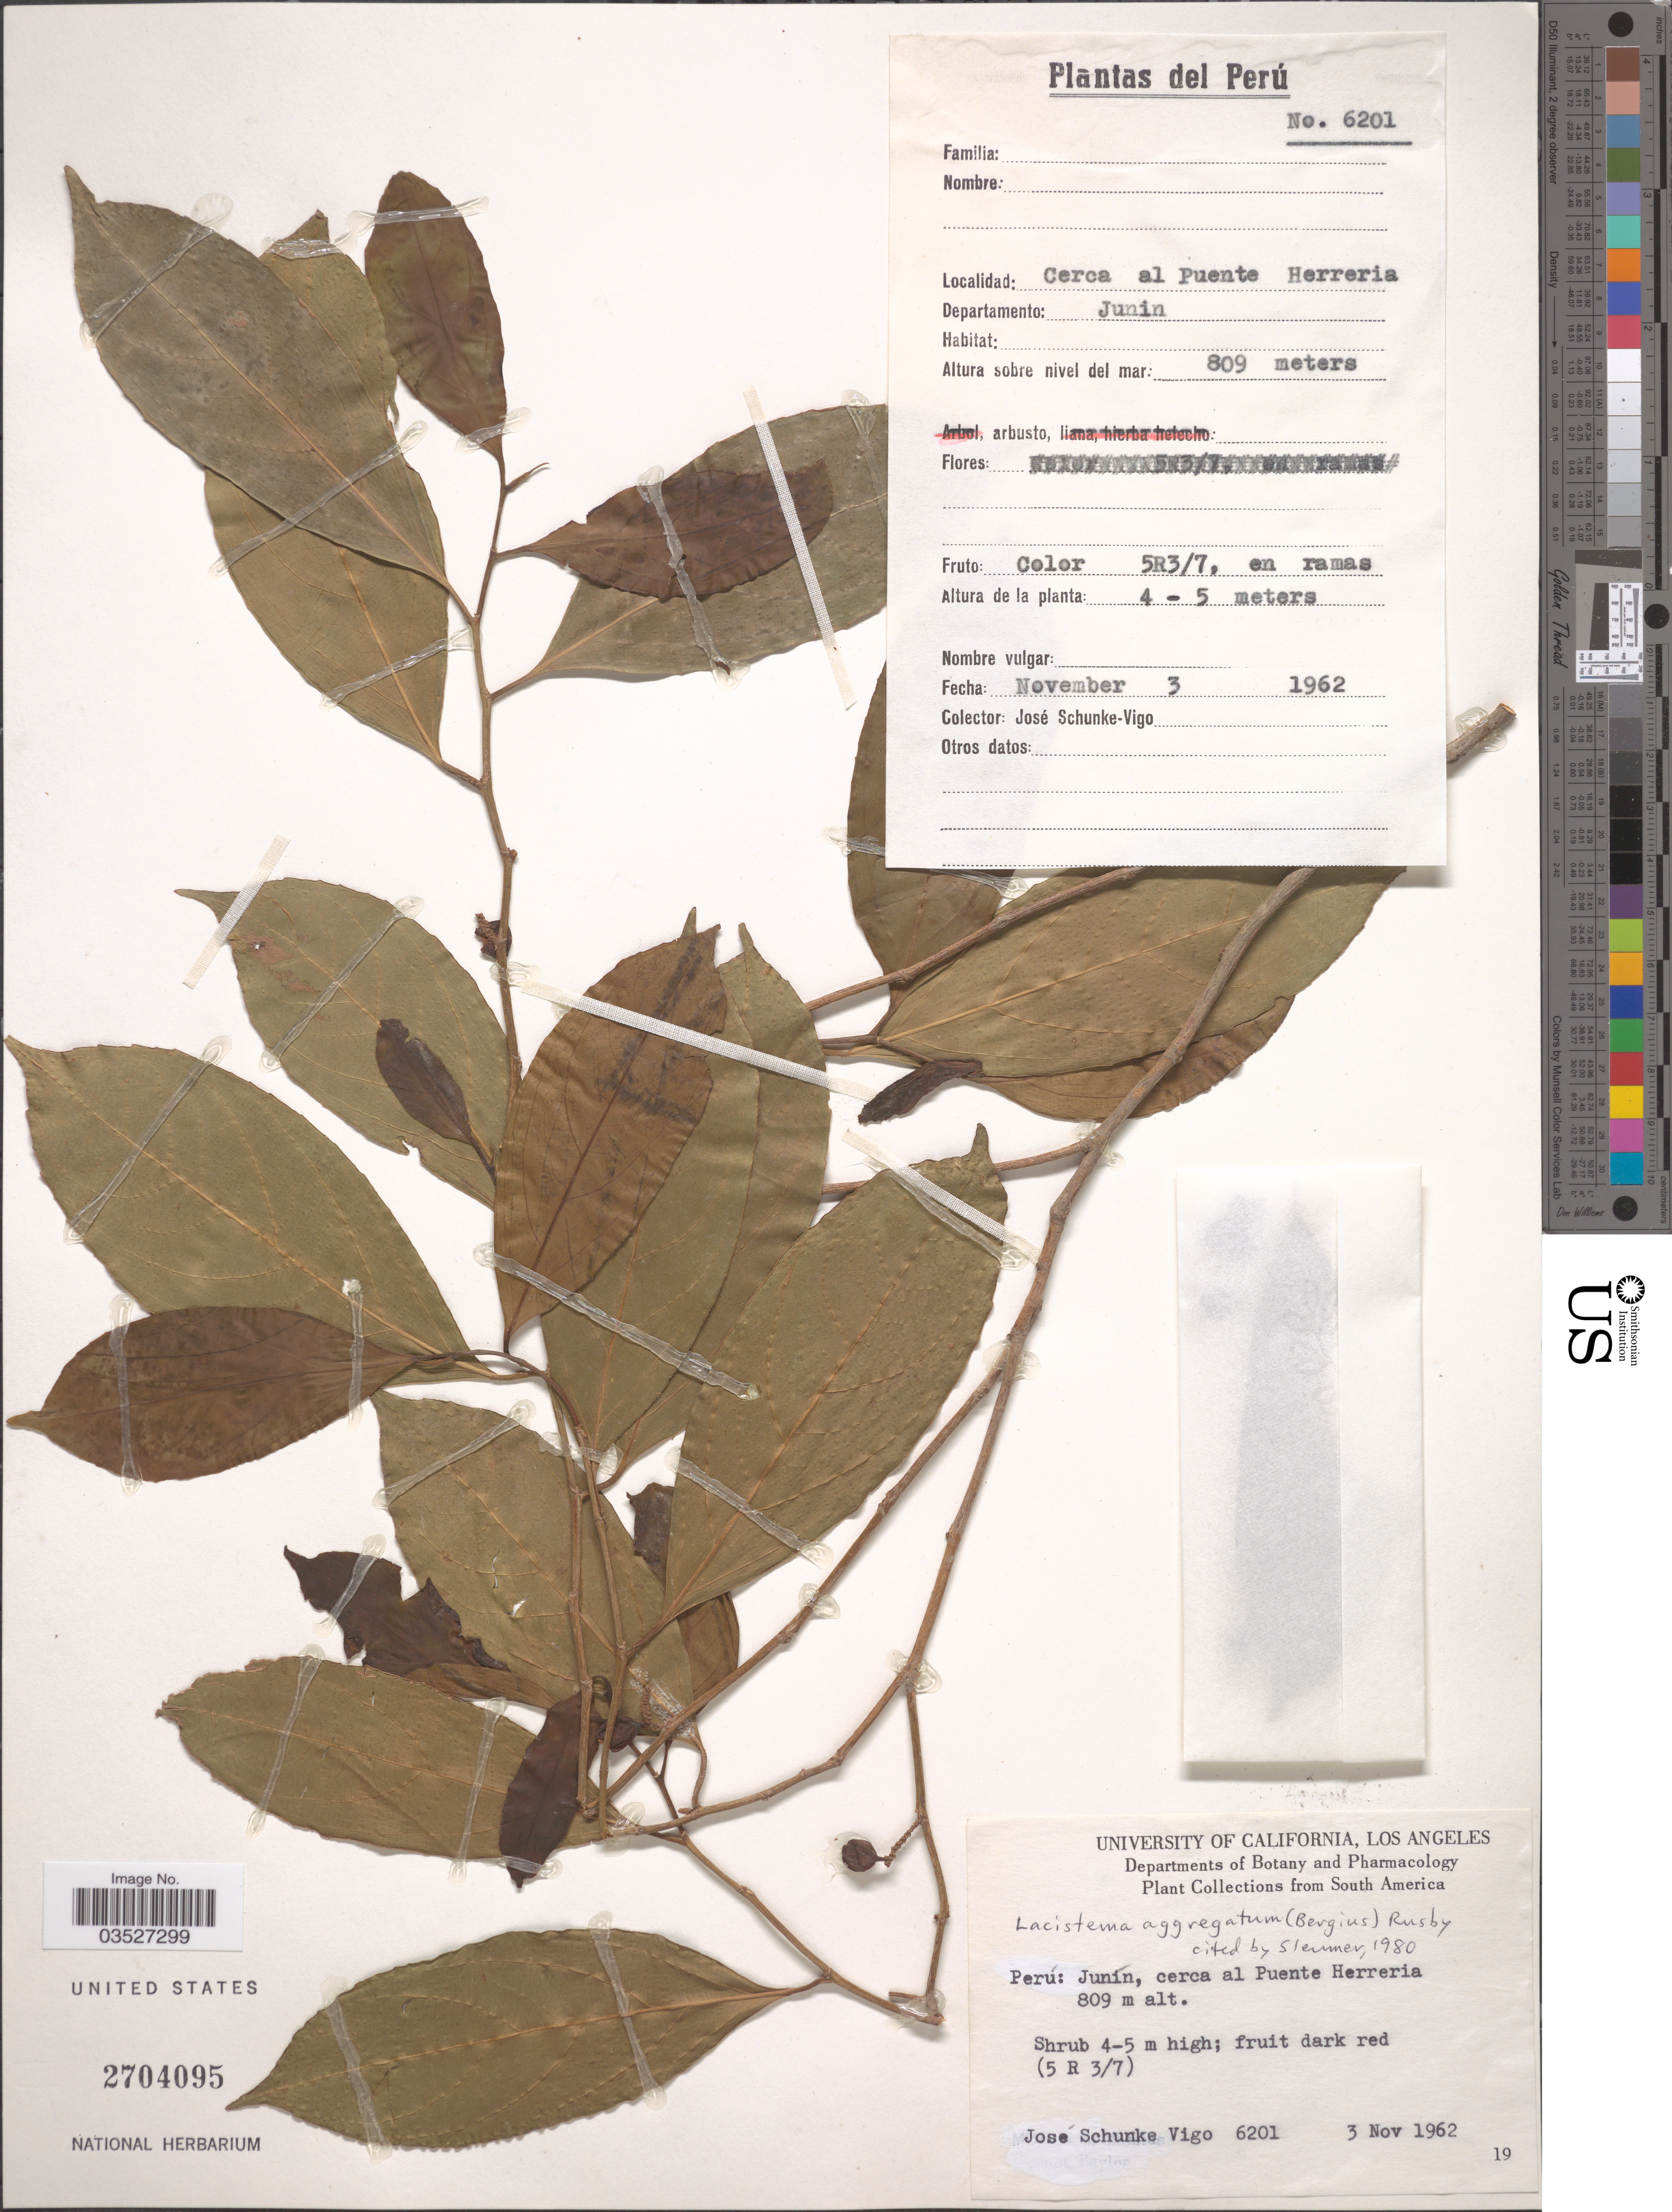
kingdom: Plantae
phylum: Tracheophyta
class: Magnoliopsida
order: Malpighiales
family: Lacistemataceae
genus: Lacistema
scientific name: Lacistema aggregatum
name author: (P.J. Bergius) Rusby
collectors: J. Schunke Vigo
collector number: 6201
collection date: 1962-11-03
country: Peru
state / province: Junín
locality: Cerca al Puente Herreria. Departamento: Junin.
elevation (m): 809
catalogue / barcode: US 2704095